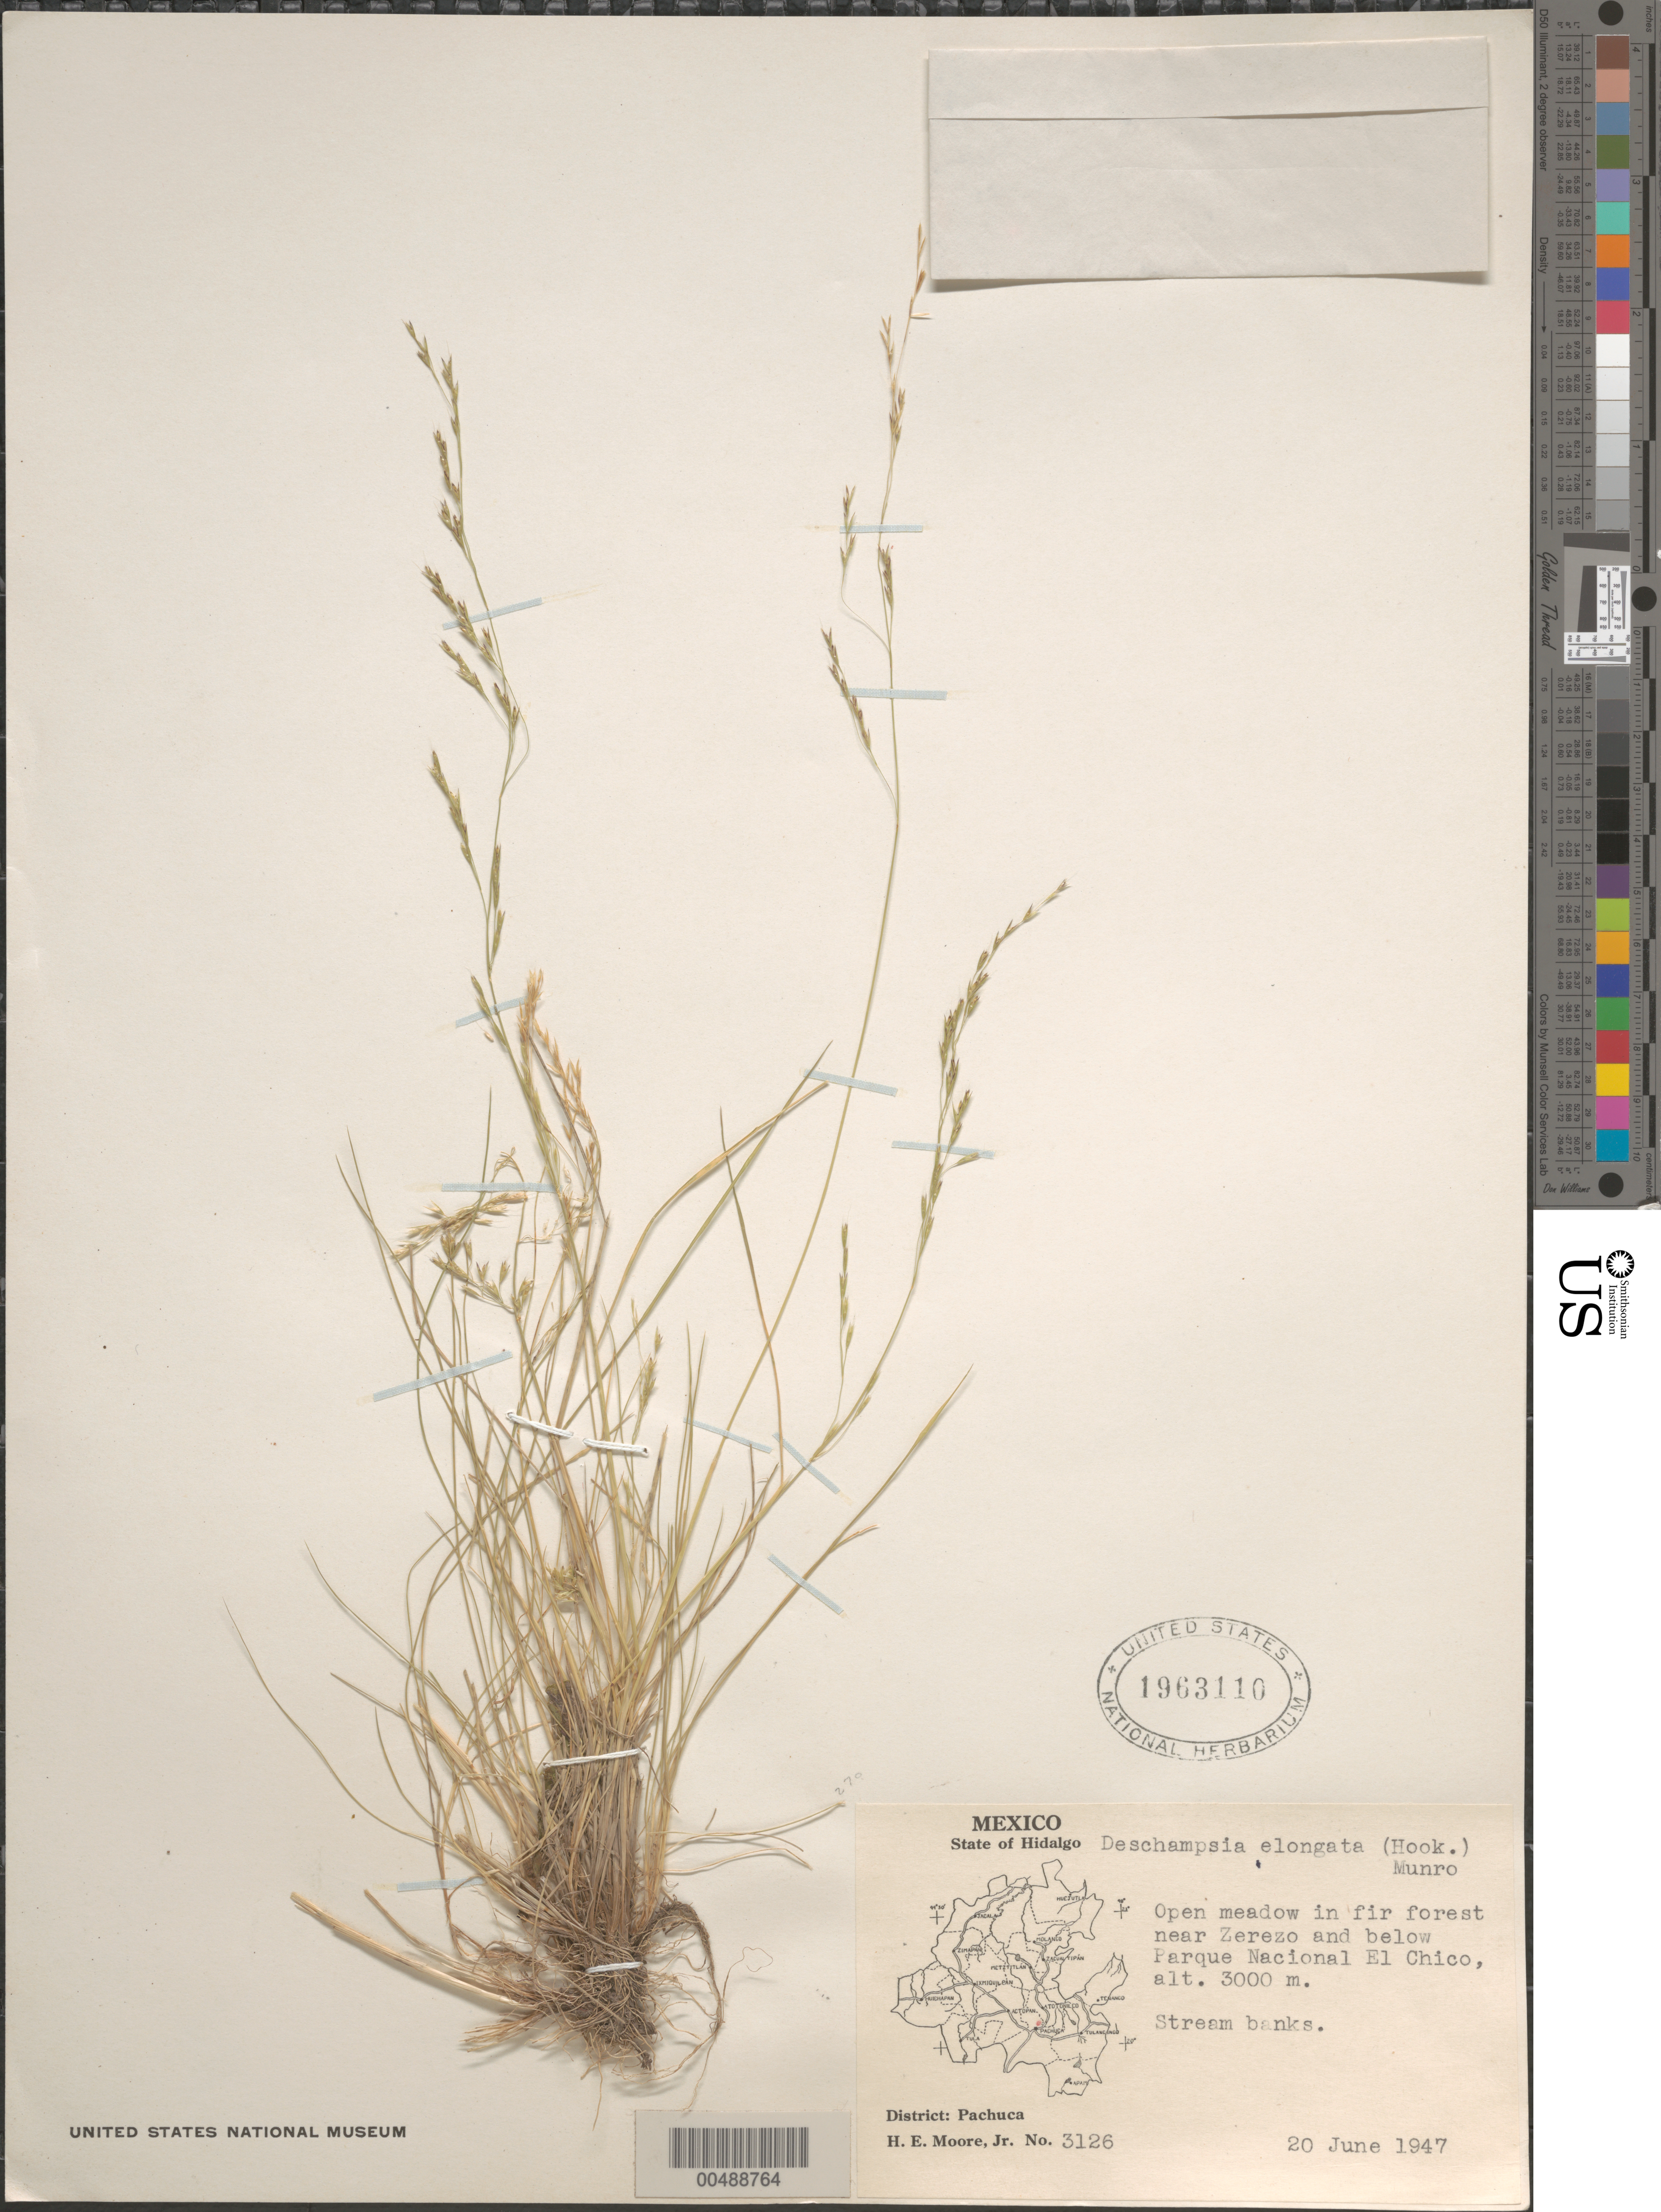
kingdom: Plantae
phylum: Tracheophyta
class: Liliopsida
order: Poales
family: Poaceae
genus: Deschampsia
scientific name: Deschampsia elongata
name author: (Hook.) Munro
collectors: H. E. Moore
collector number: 3126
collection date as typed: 20 Jun 1947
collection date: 1947-06-20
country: Mexico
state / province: Hidalgo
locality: Pachuca Dist., near Zerezo and below Parque Nacional El Chico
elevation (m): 3000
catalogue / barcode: US 1963110